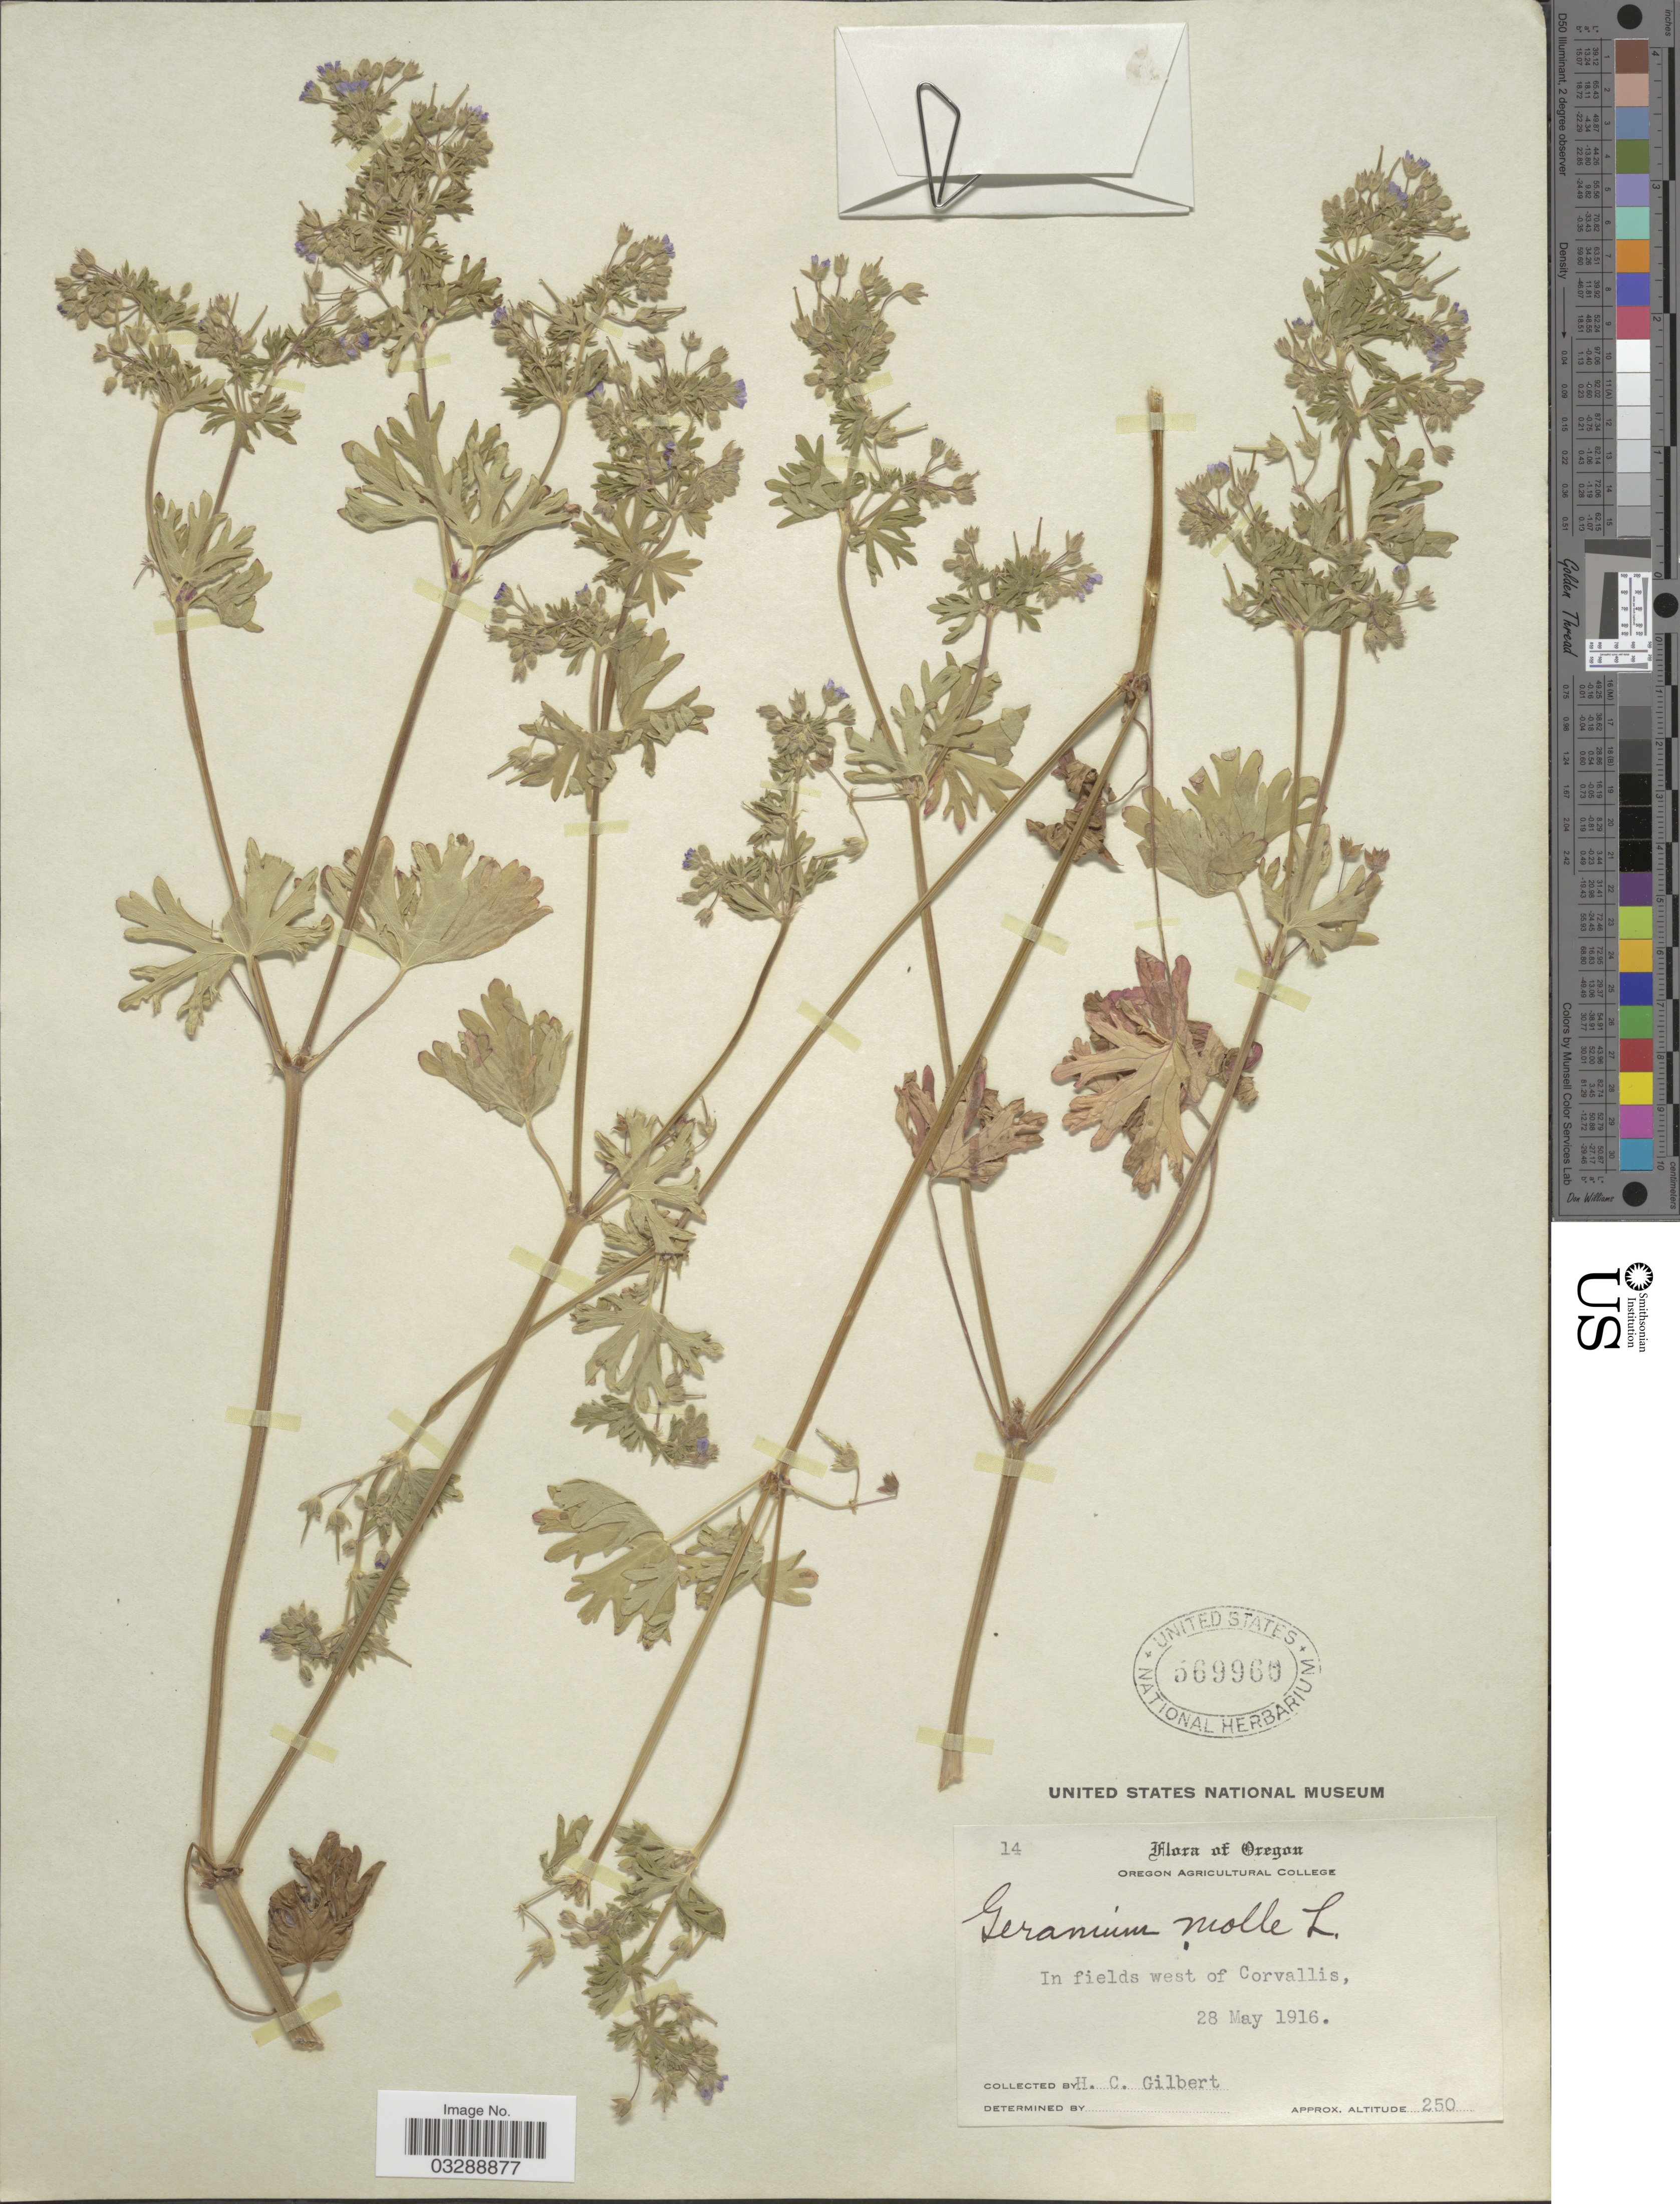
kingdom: Plantae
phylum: Tracheophyta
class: Magnoliopsida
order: Geraniales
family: Geraniaceae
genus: Geranium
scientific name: Geranium molle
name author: L.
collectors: H. Gilbert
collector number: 14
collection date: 1916-05-28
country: United States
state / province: Oregon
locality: In fields west of Corvallis.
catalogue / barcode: US 569960